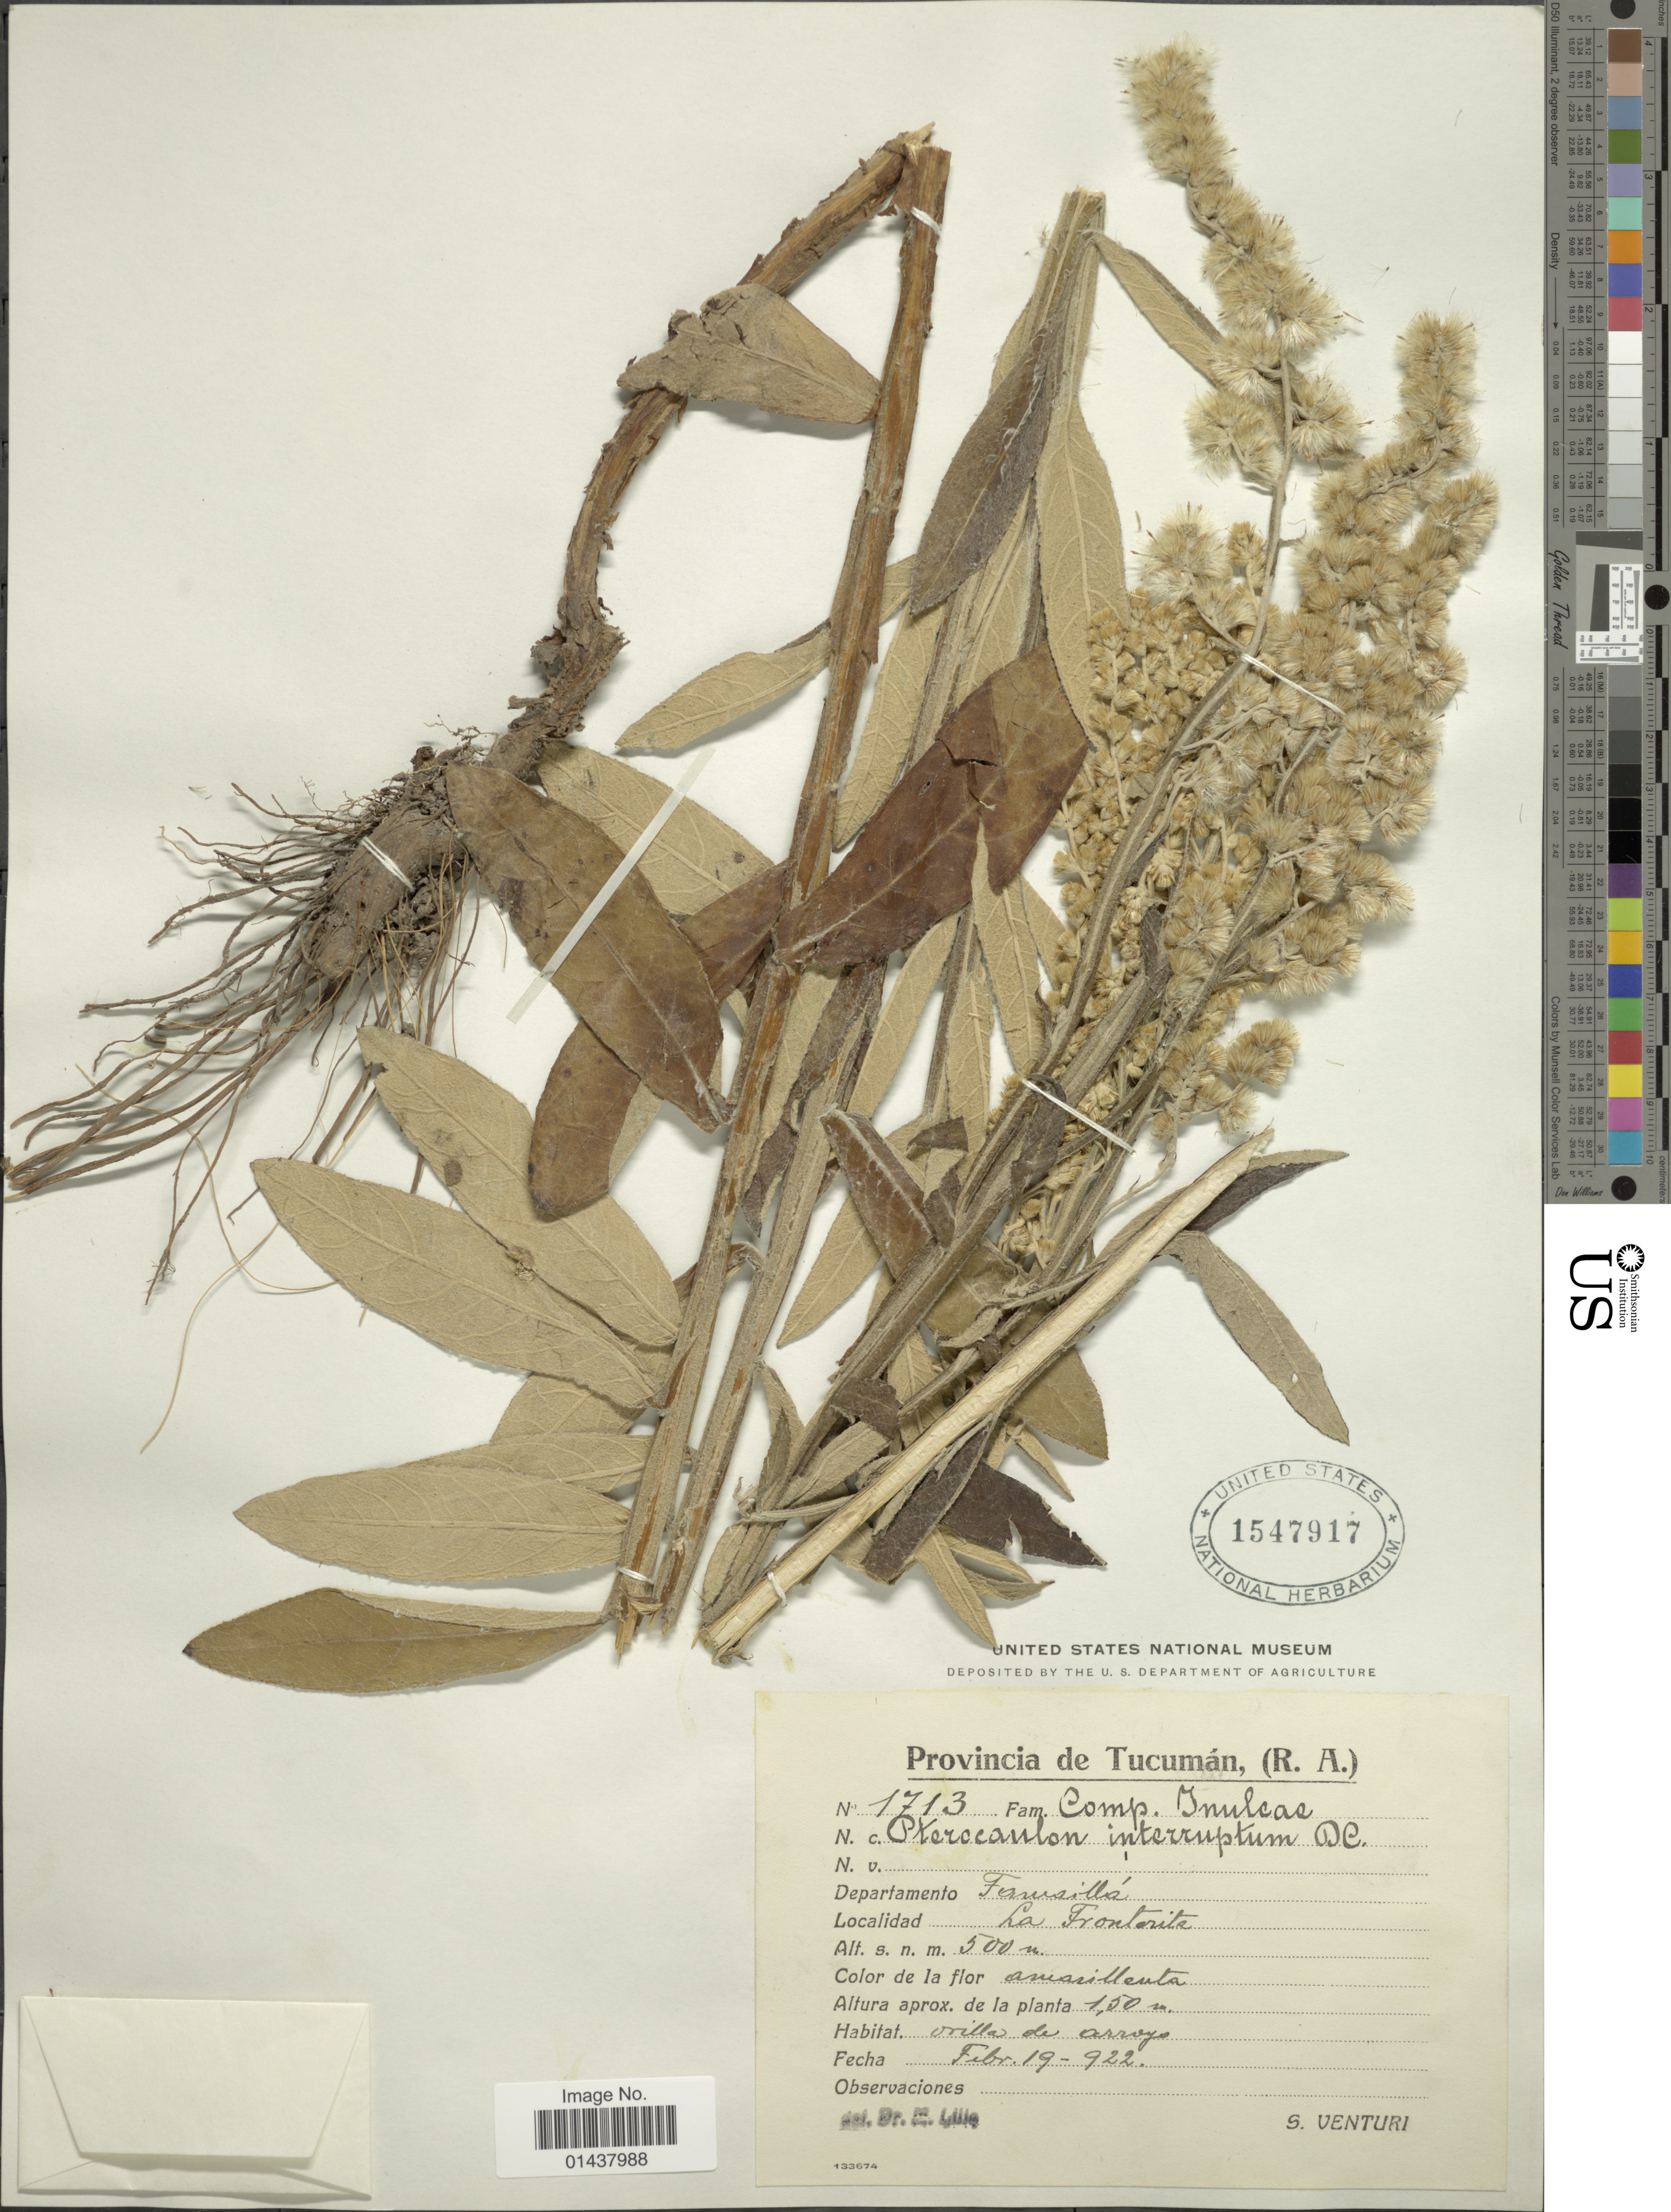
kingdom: Plantae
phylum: Tracheophyta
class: Magnoliopsida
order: Asterales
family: Asteraceae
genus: Pterocaulon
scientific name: Pterocaulon alopecuroides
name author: (Lam.) DC.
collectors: S. Venturi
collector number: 1713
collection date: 1922-02-19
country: Argentina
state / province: Tucuman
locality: Departamento Fausilla, La Frontorite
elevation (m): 500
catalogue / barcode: US 1547917